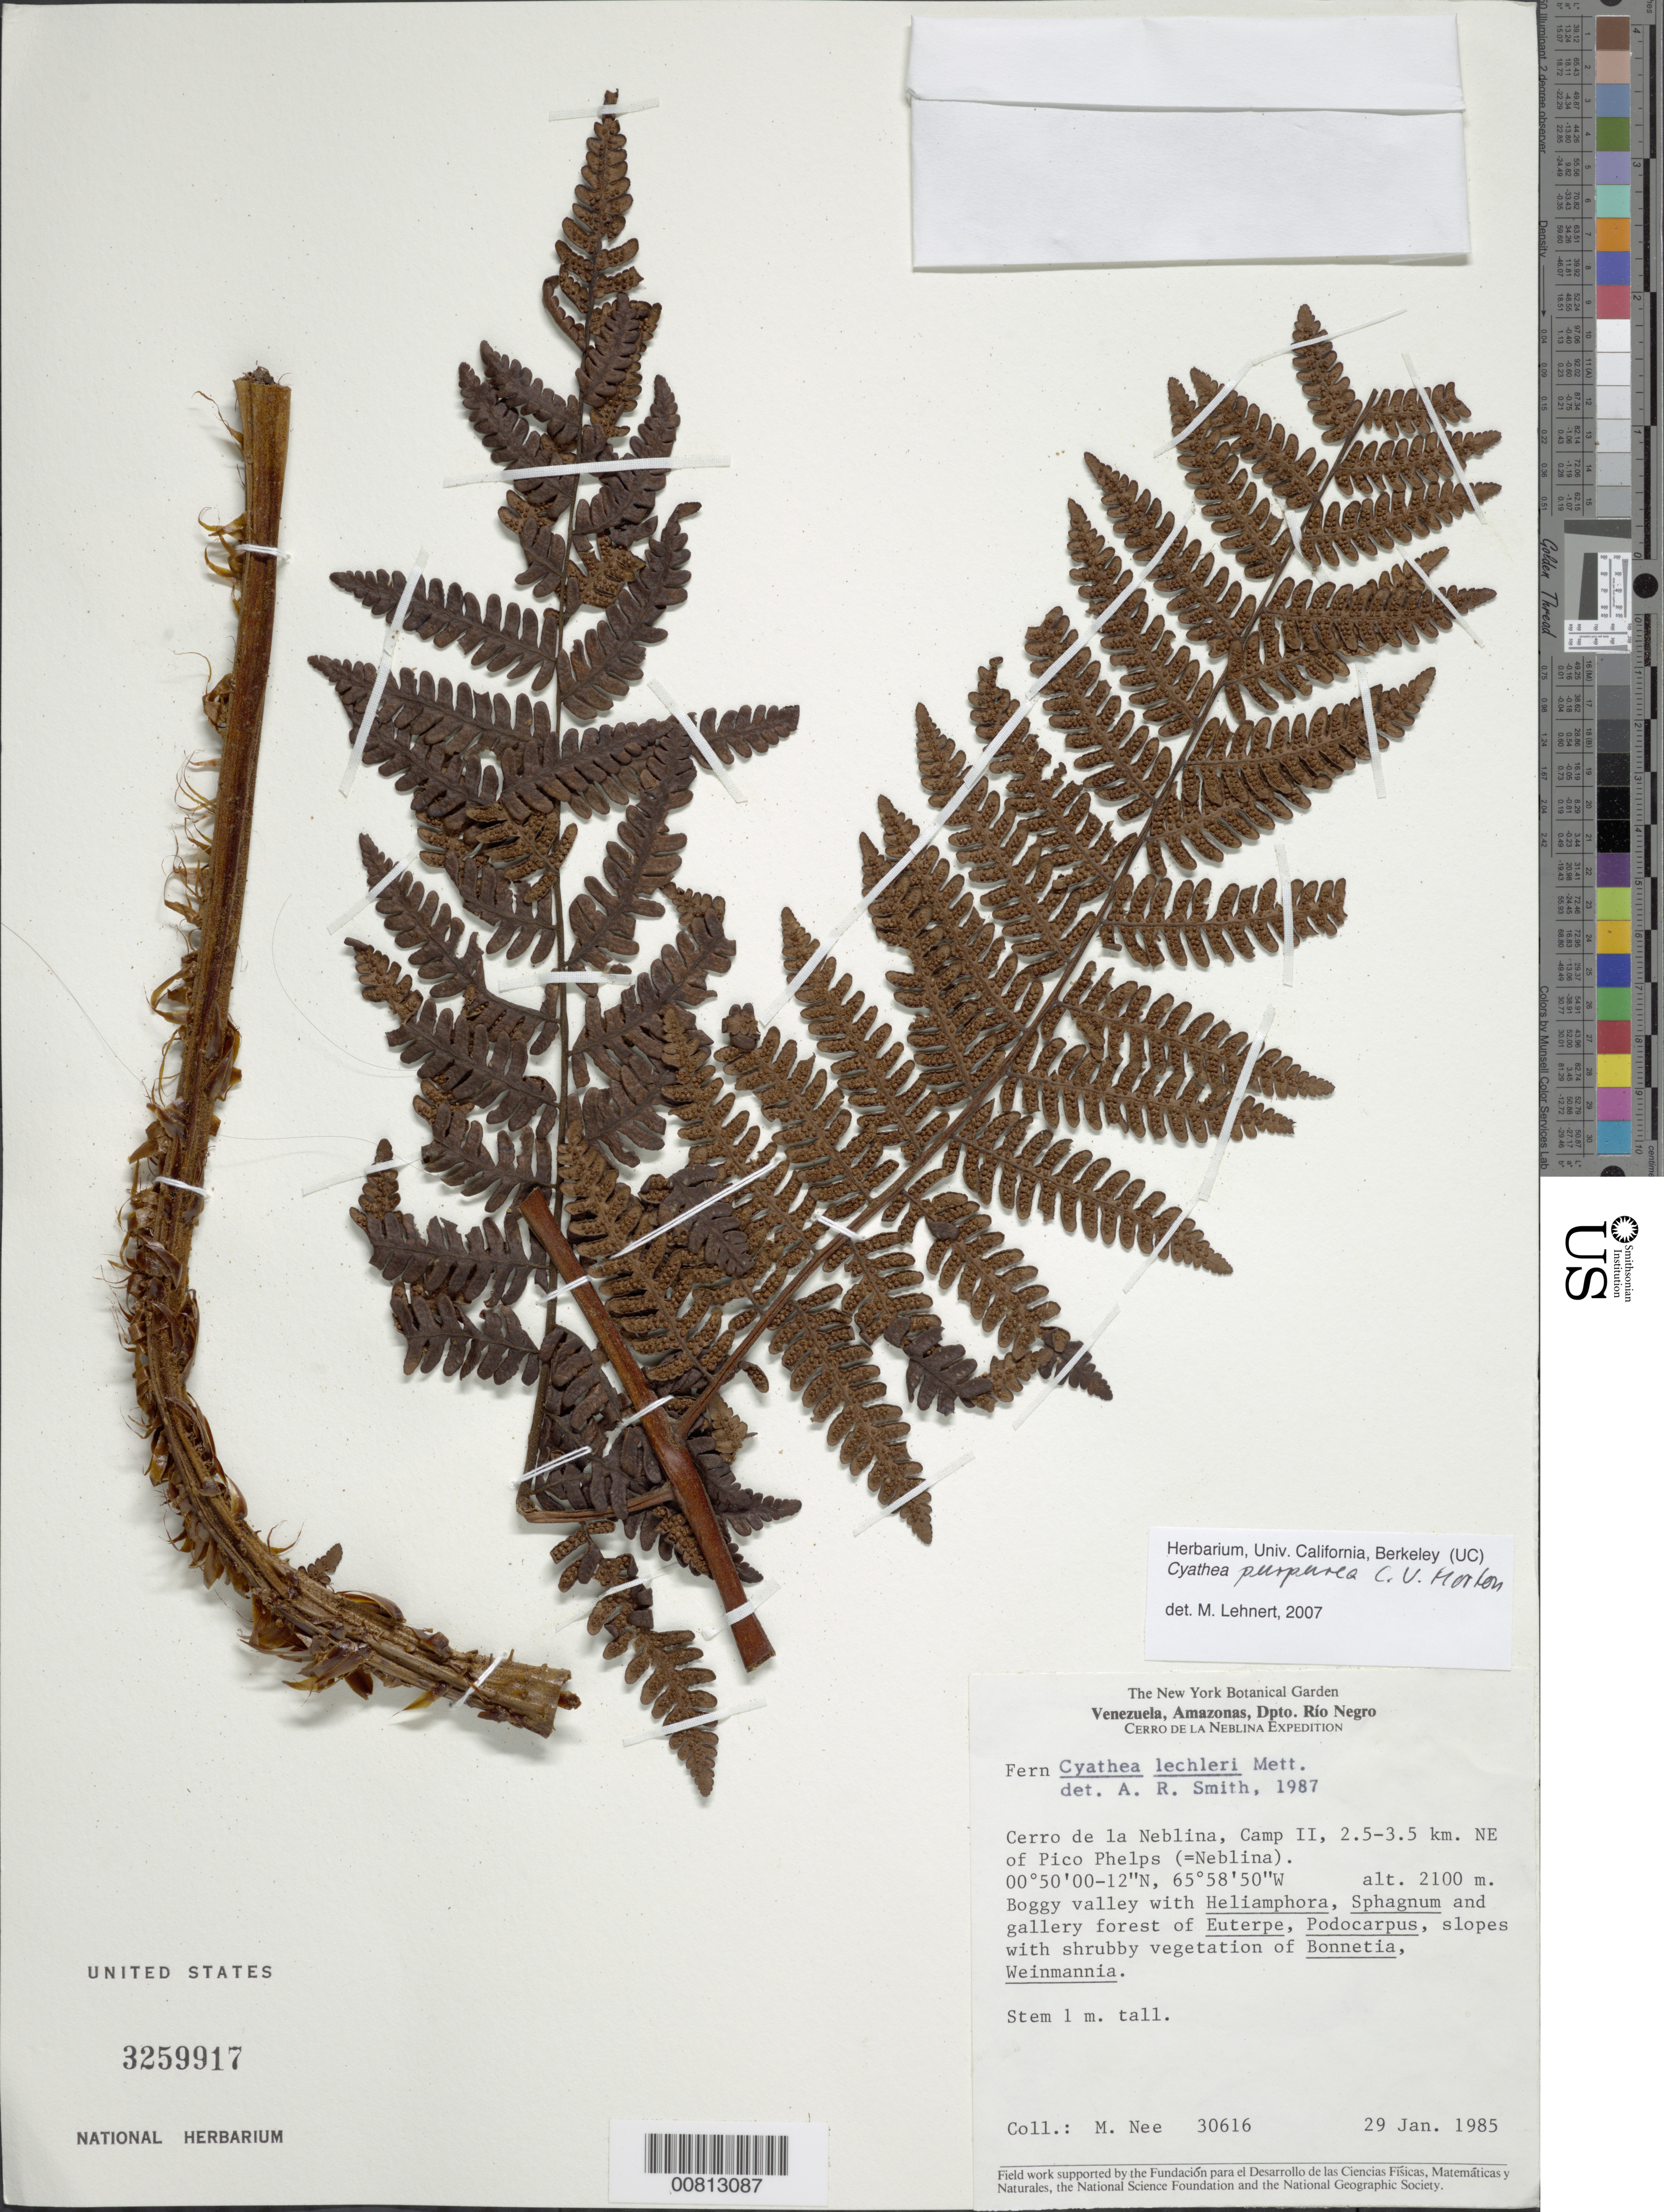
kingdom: Plantae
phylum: Tracheophyta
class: Polypodiopsida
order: Cyatheales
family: Cyatheaceae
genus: Cyathea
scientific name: Cyathea lechleri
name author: Mett.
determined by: Smith, Alan R., (UC)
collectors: M. Nee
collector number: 30616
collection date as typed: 29-Jan-85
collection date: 1985-01-29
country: Venezuela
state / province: Amazonas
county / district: Río Negro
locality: Cerro de la Neblina, Camp II, 2.5-3.5 km NE Pico Phelps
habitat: Boggy valley with Heliamphora, Sphagnum and gallery forest of Euterpe, Podocarpus, slopes with shrubby vegetation of Bonnetia, Weinmannia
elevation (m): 2100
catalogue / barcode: US 3259917